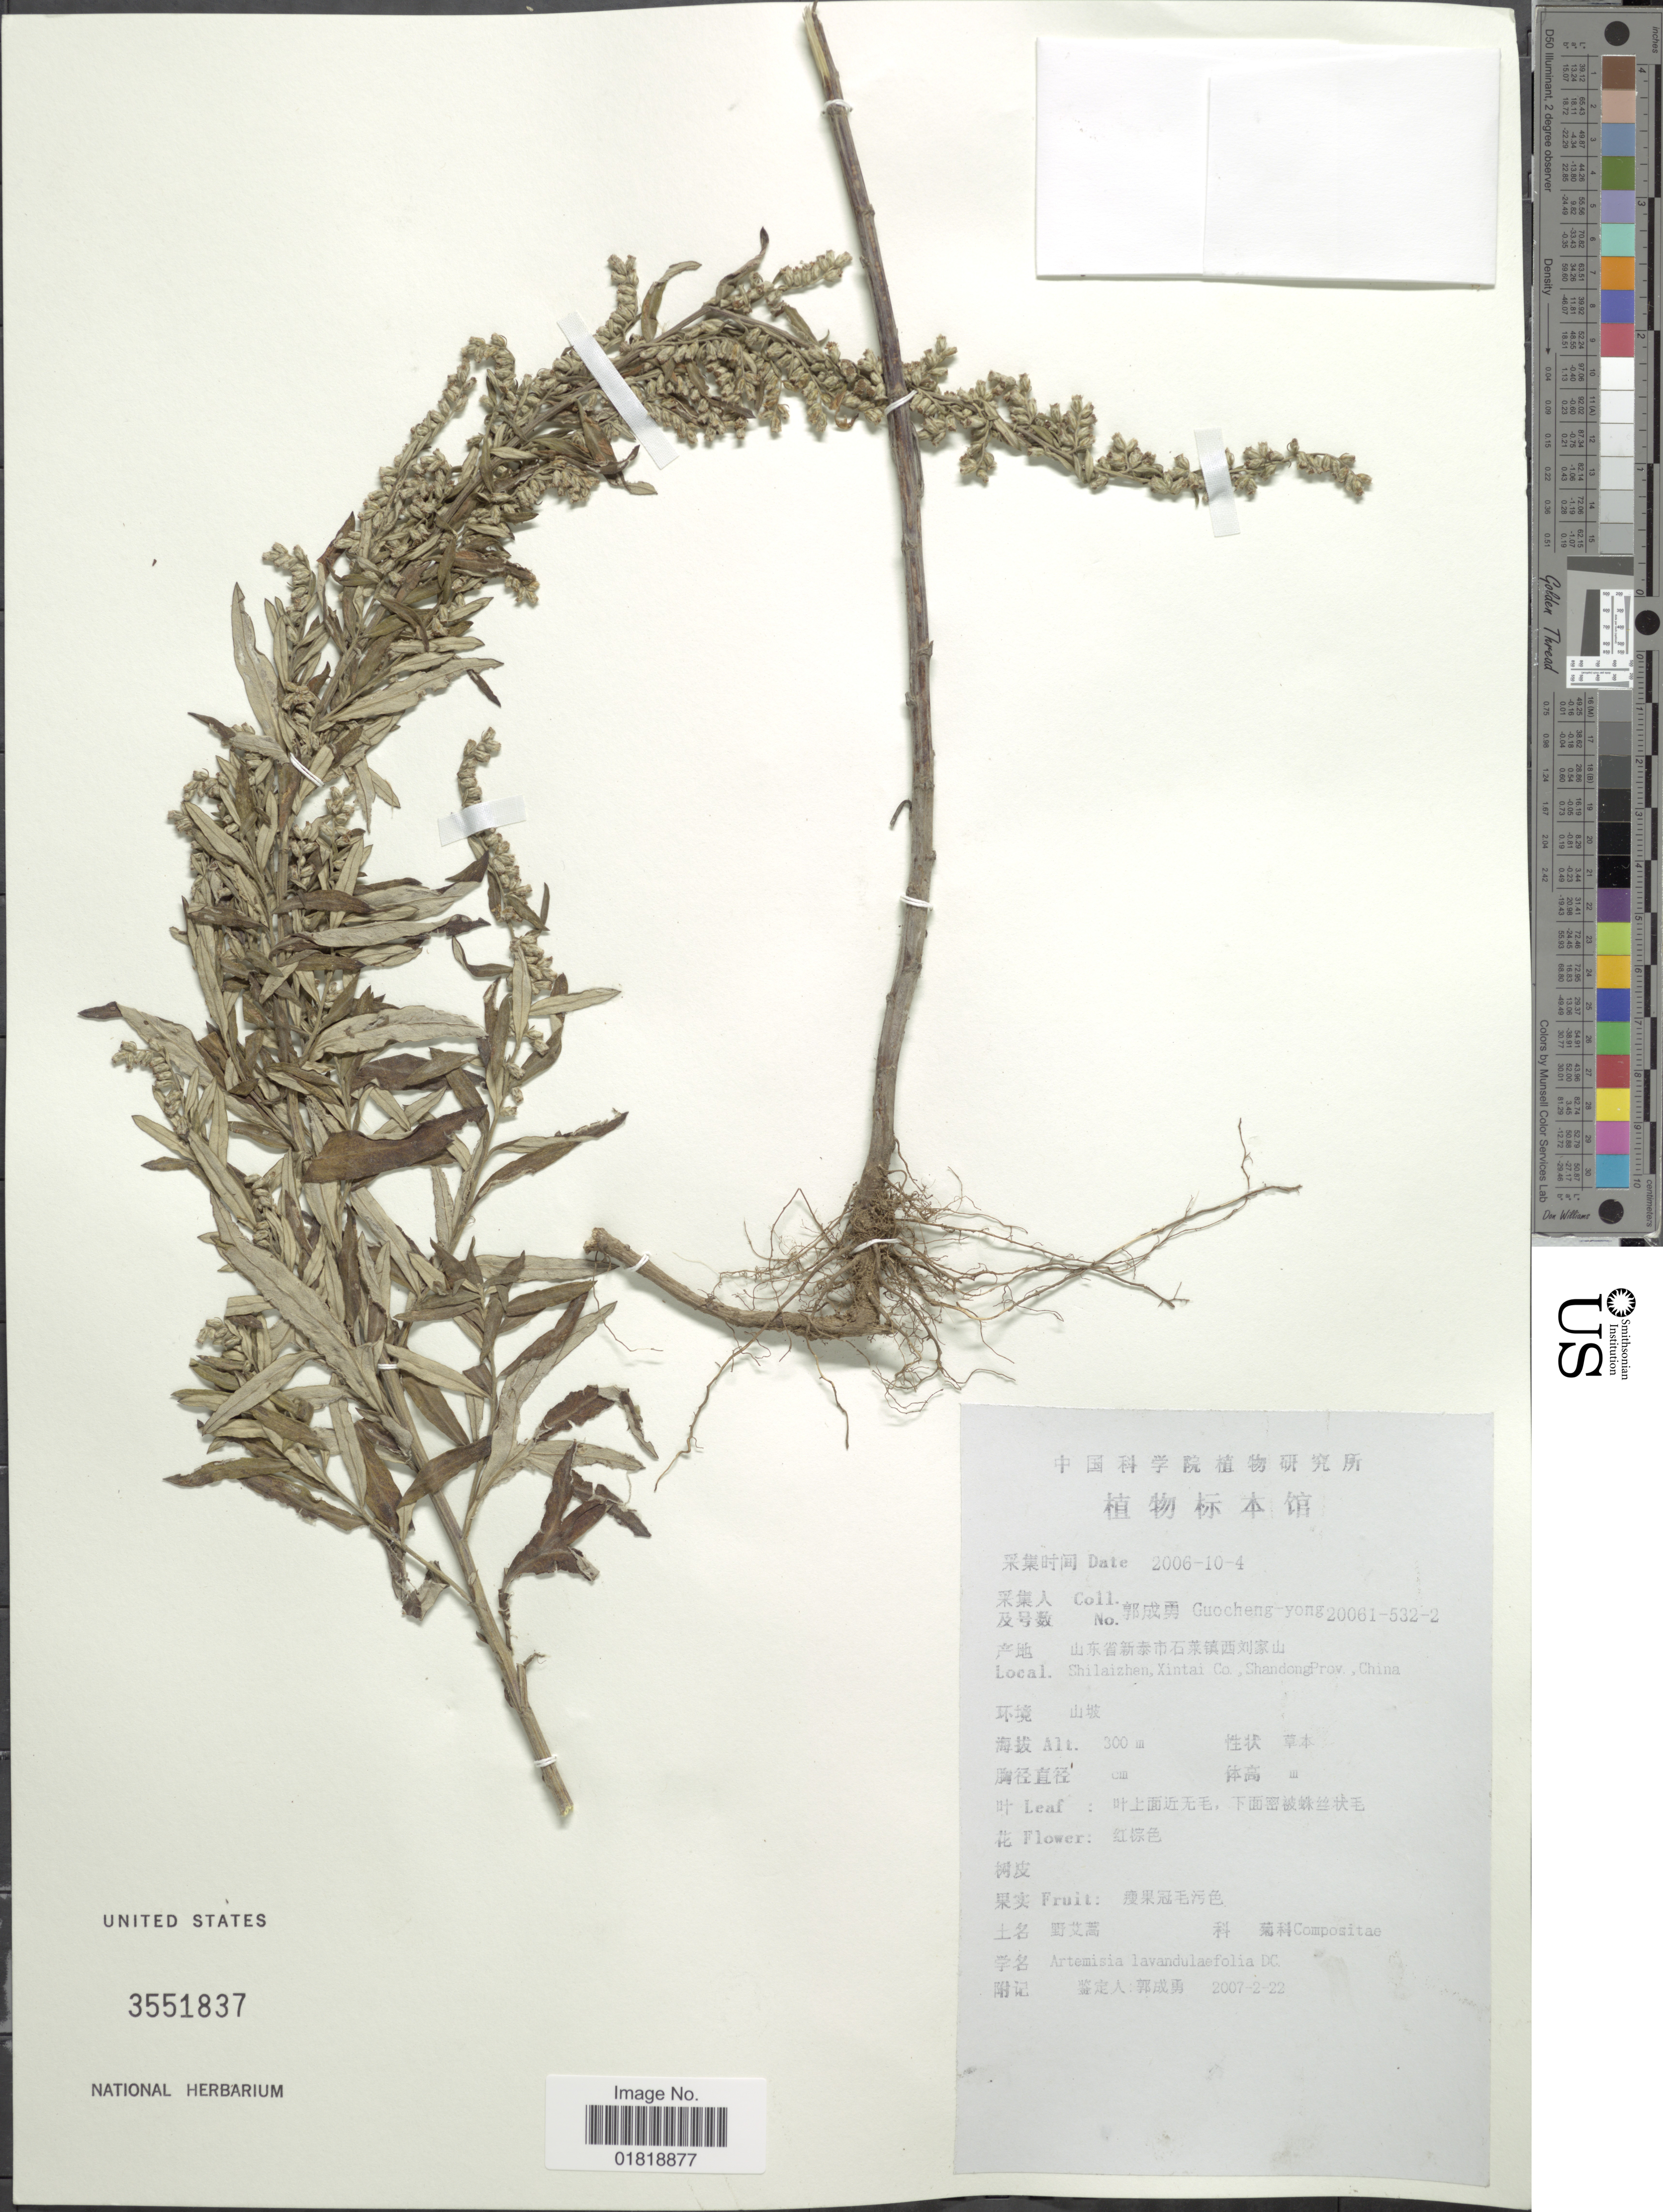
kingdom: Plantae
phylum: Tracheophyta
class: Magnoliopsida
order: Asterales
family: Asteraceae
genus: Artemisia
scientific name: Artemisia lavandulifolia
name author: DC. ex Besser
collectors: Guo cheng-yong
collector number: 20061-532-2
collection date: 2006-10-04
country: China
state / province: Shandong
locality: Shlaizhen, Xintai Co.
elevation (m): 300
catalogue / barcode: US 3551837